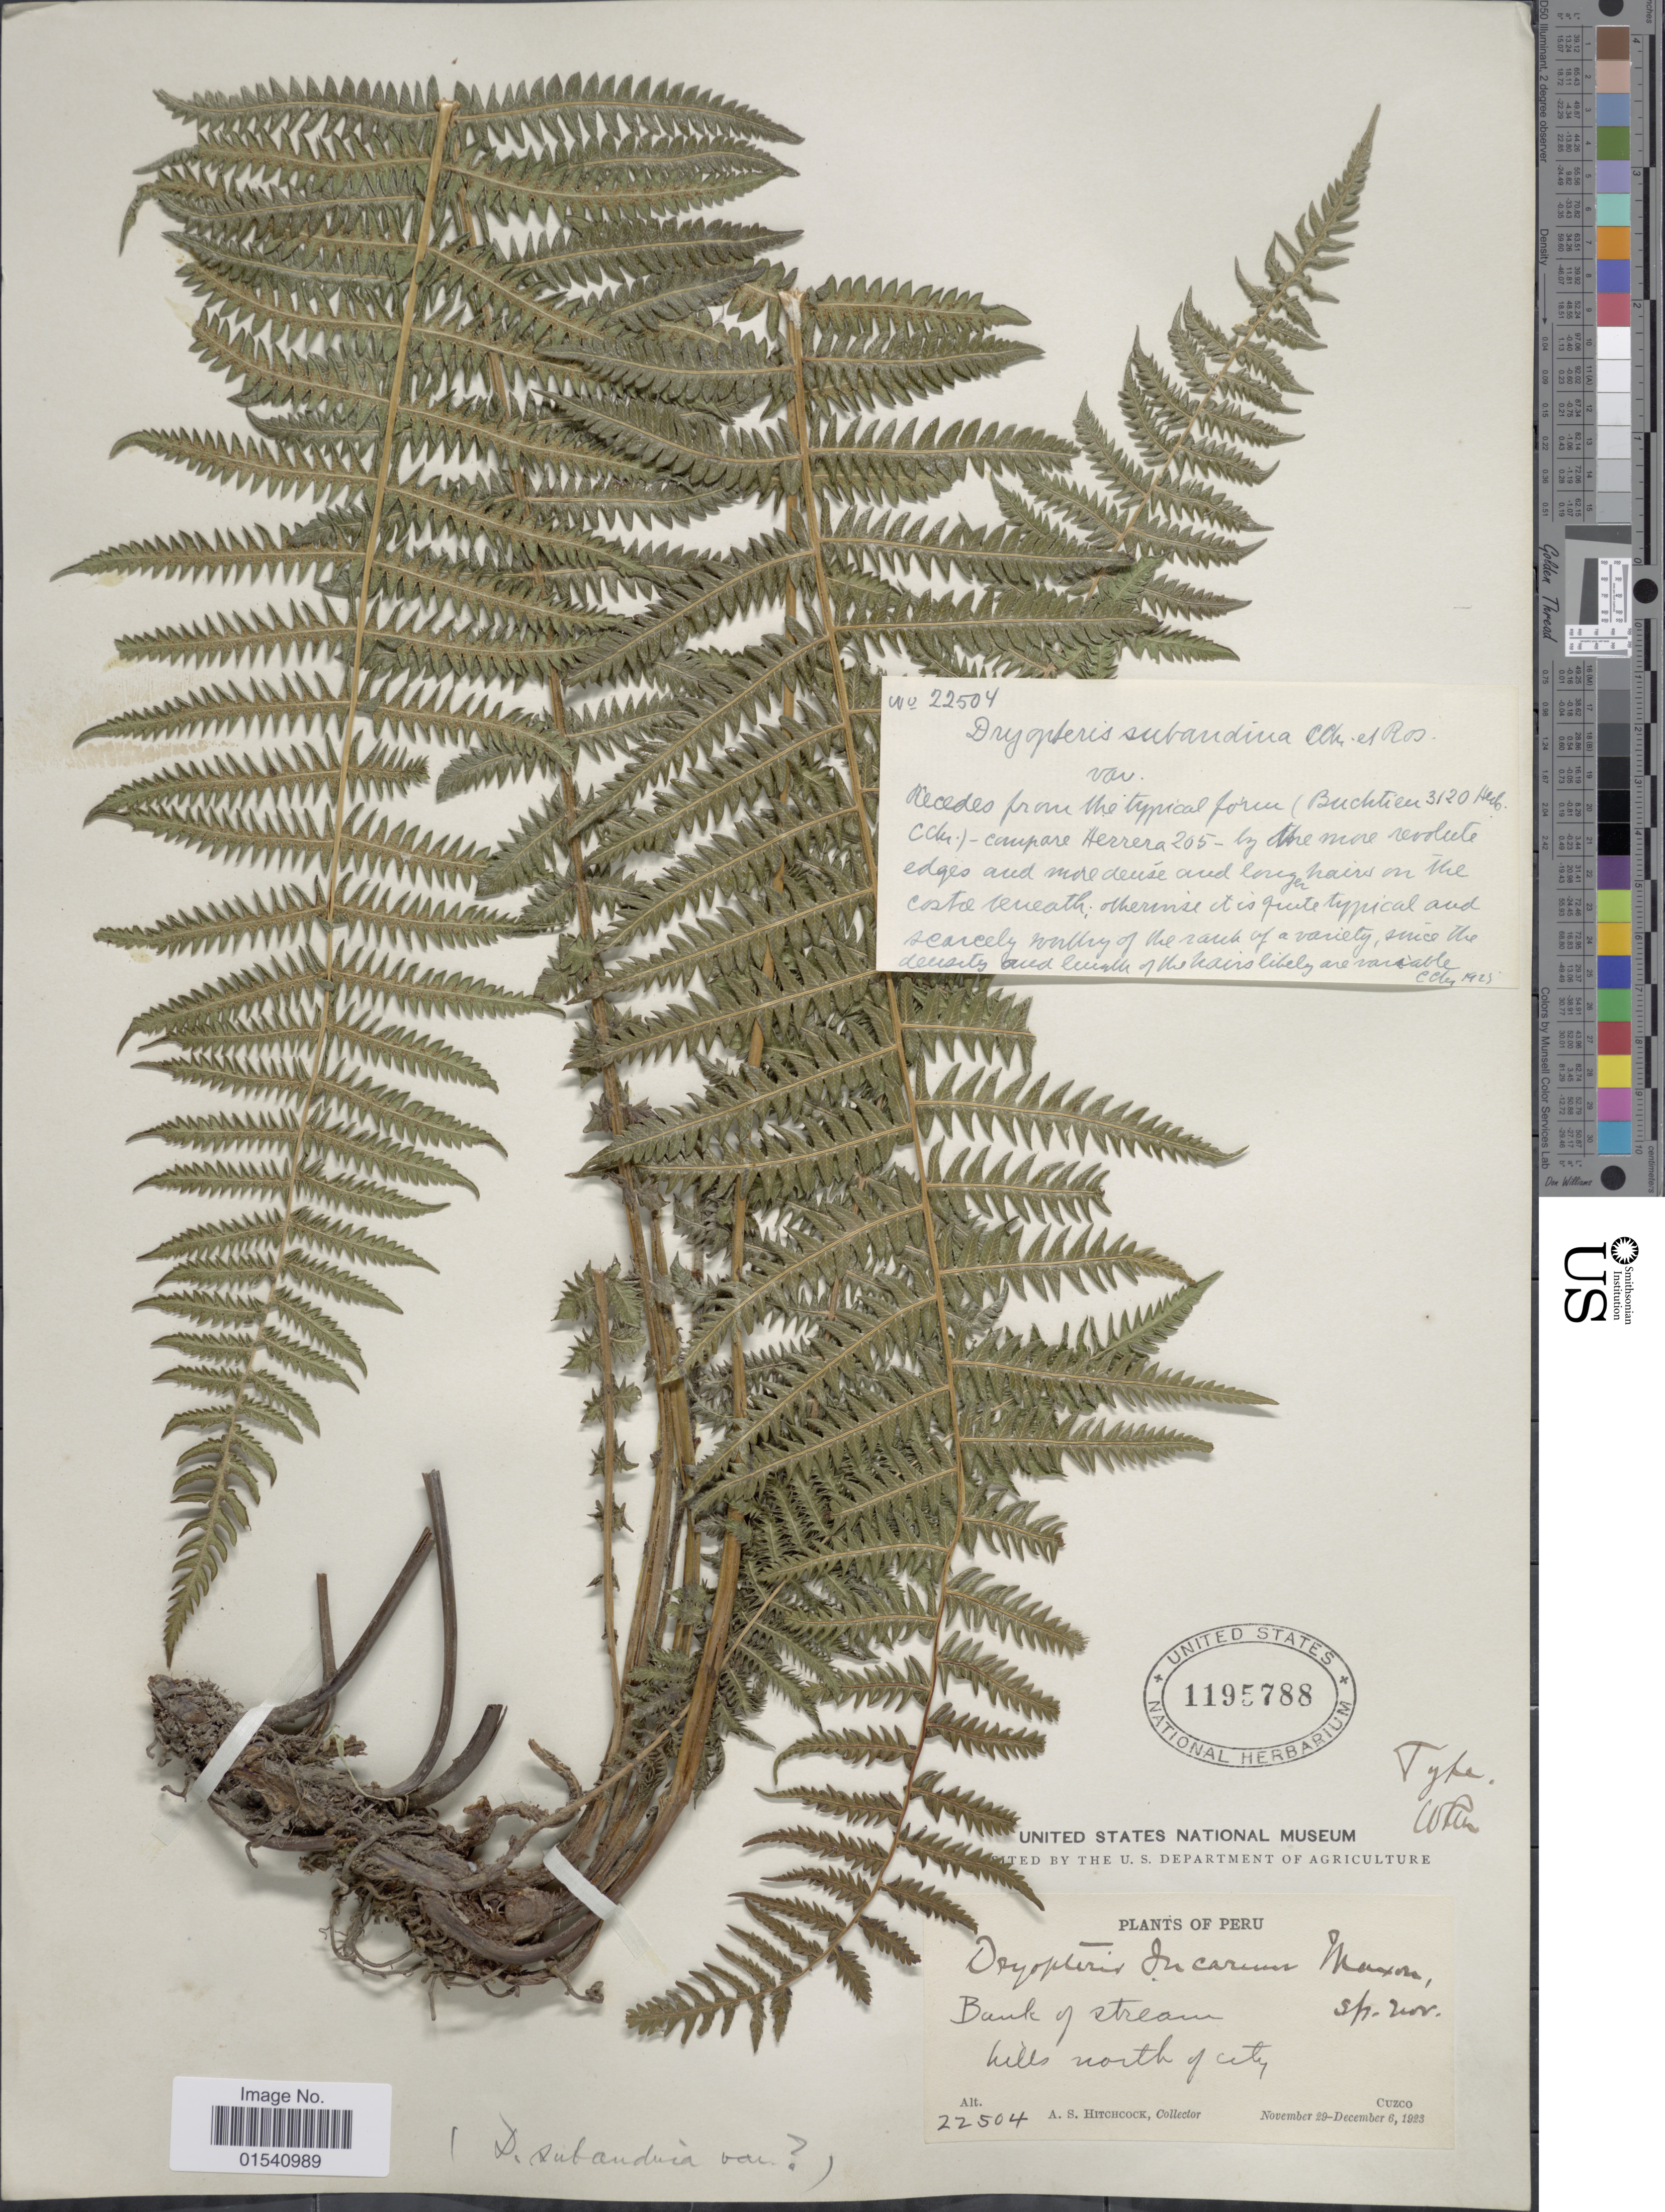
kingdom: Plantae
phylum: Tracheophyta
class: Polypodiopsida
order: Polypodiales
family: Thelypteridaceae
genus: Amauropelta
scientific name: Amauropelta rufa (Poir.) comb. nov., ined 2015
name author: (Poir.)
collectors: A. S. Hitchcock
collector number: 22504?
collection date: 1923-11-29/1923-12-06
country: Peru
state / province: Cusco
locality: Bank of stream, hills north of City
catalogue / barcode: US 1195788